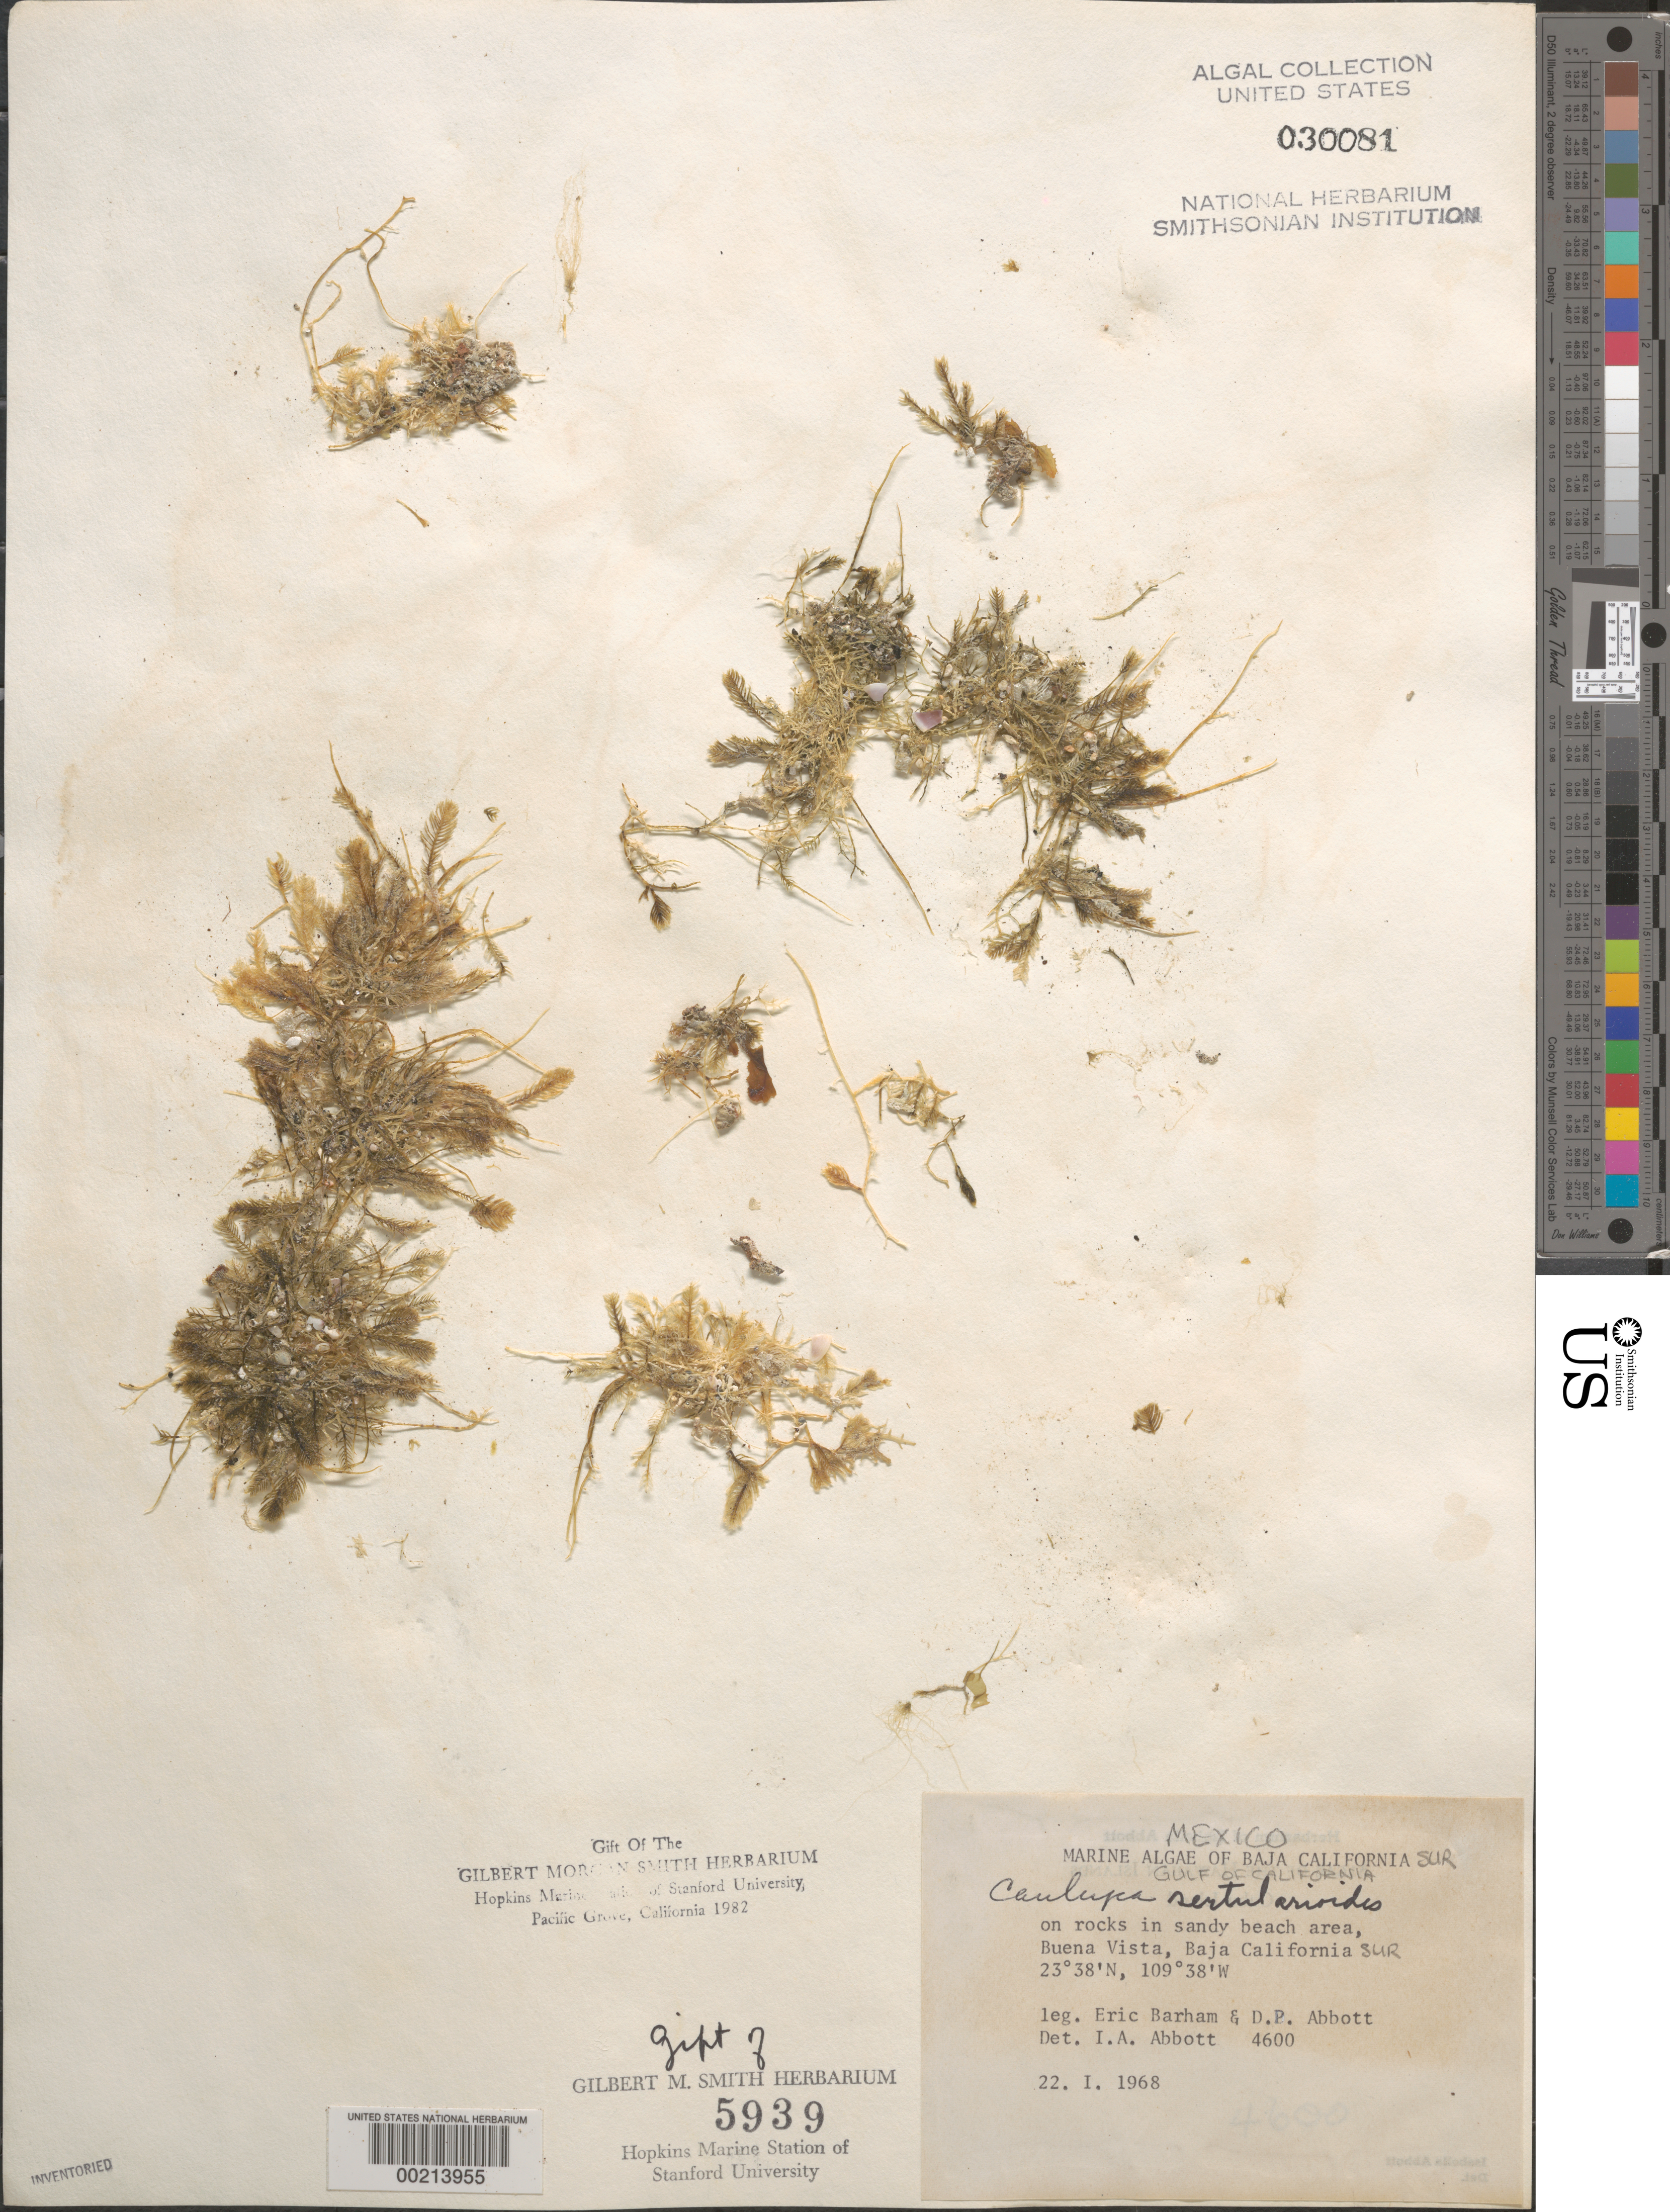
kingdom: Plantae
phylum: Chlorophyta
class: Ulvophyceae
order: Bryopsidales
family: Caulerpaceae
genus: Caulerpa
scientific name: Caulerpa sertularioides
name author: (S.G. Gmel.) M. Howe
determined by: Abbott, Isabella A.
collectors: E. Barham & D. P. Abbott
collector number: IAA 4600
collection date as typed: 22 Jan 1968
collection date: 1968-01-22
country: Mexico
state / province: Baja California Sur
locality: Buena Vista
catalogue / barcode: US 30081